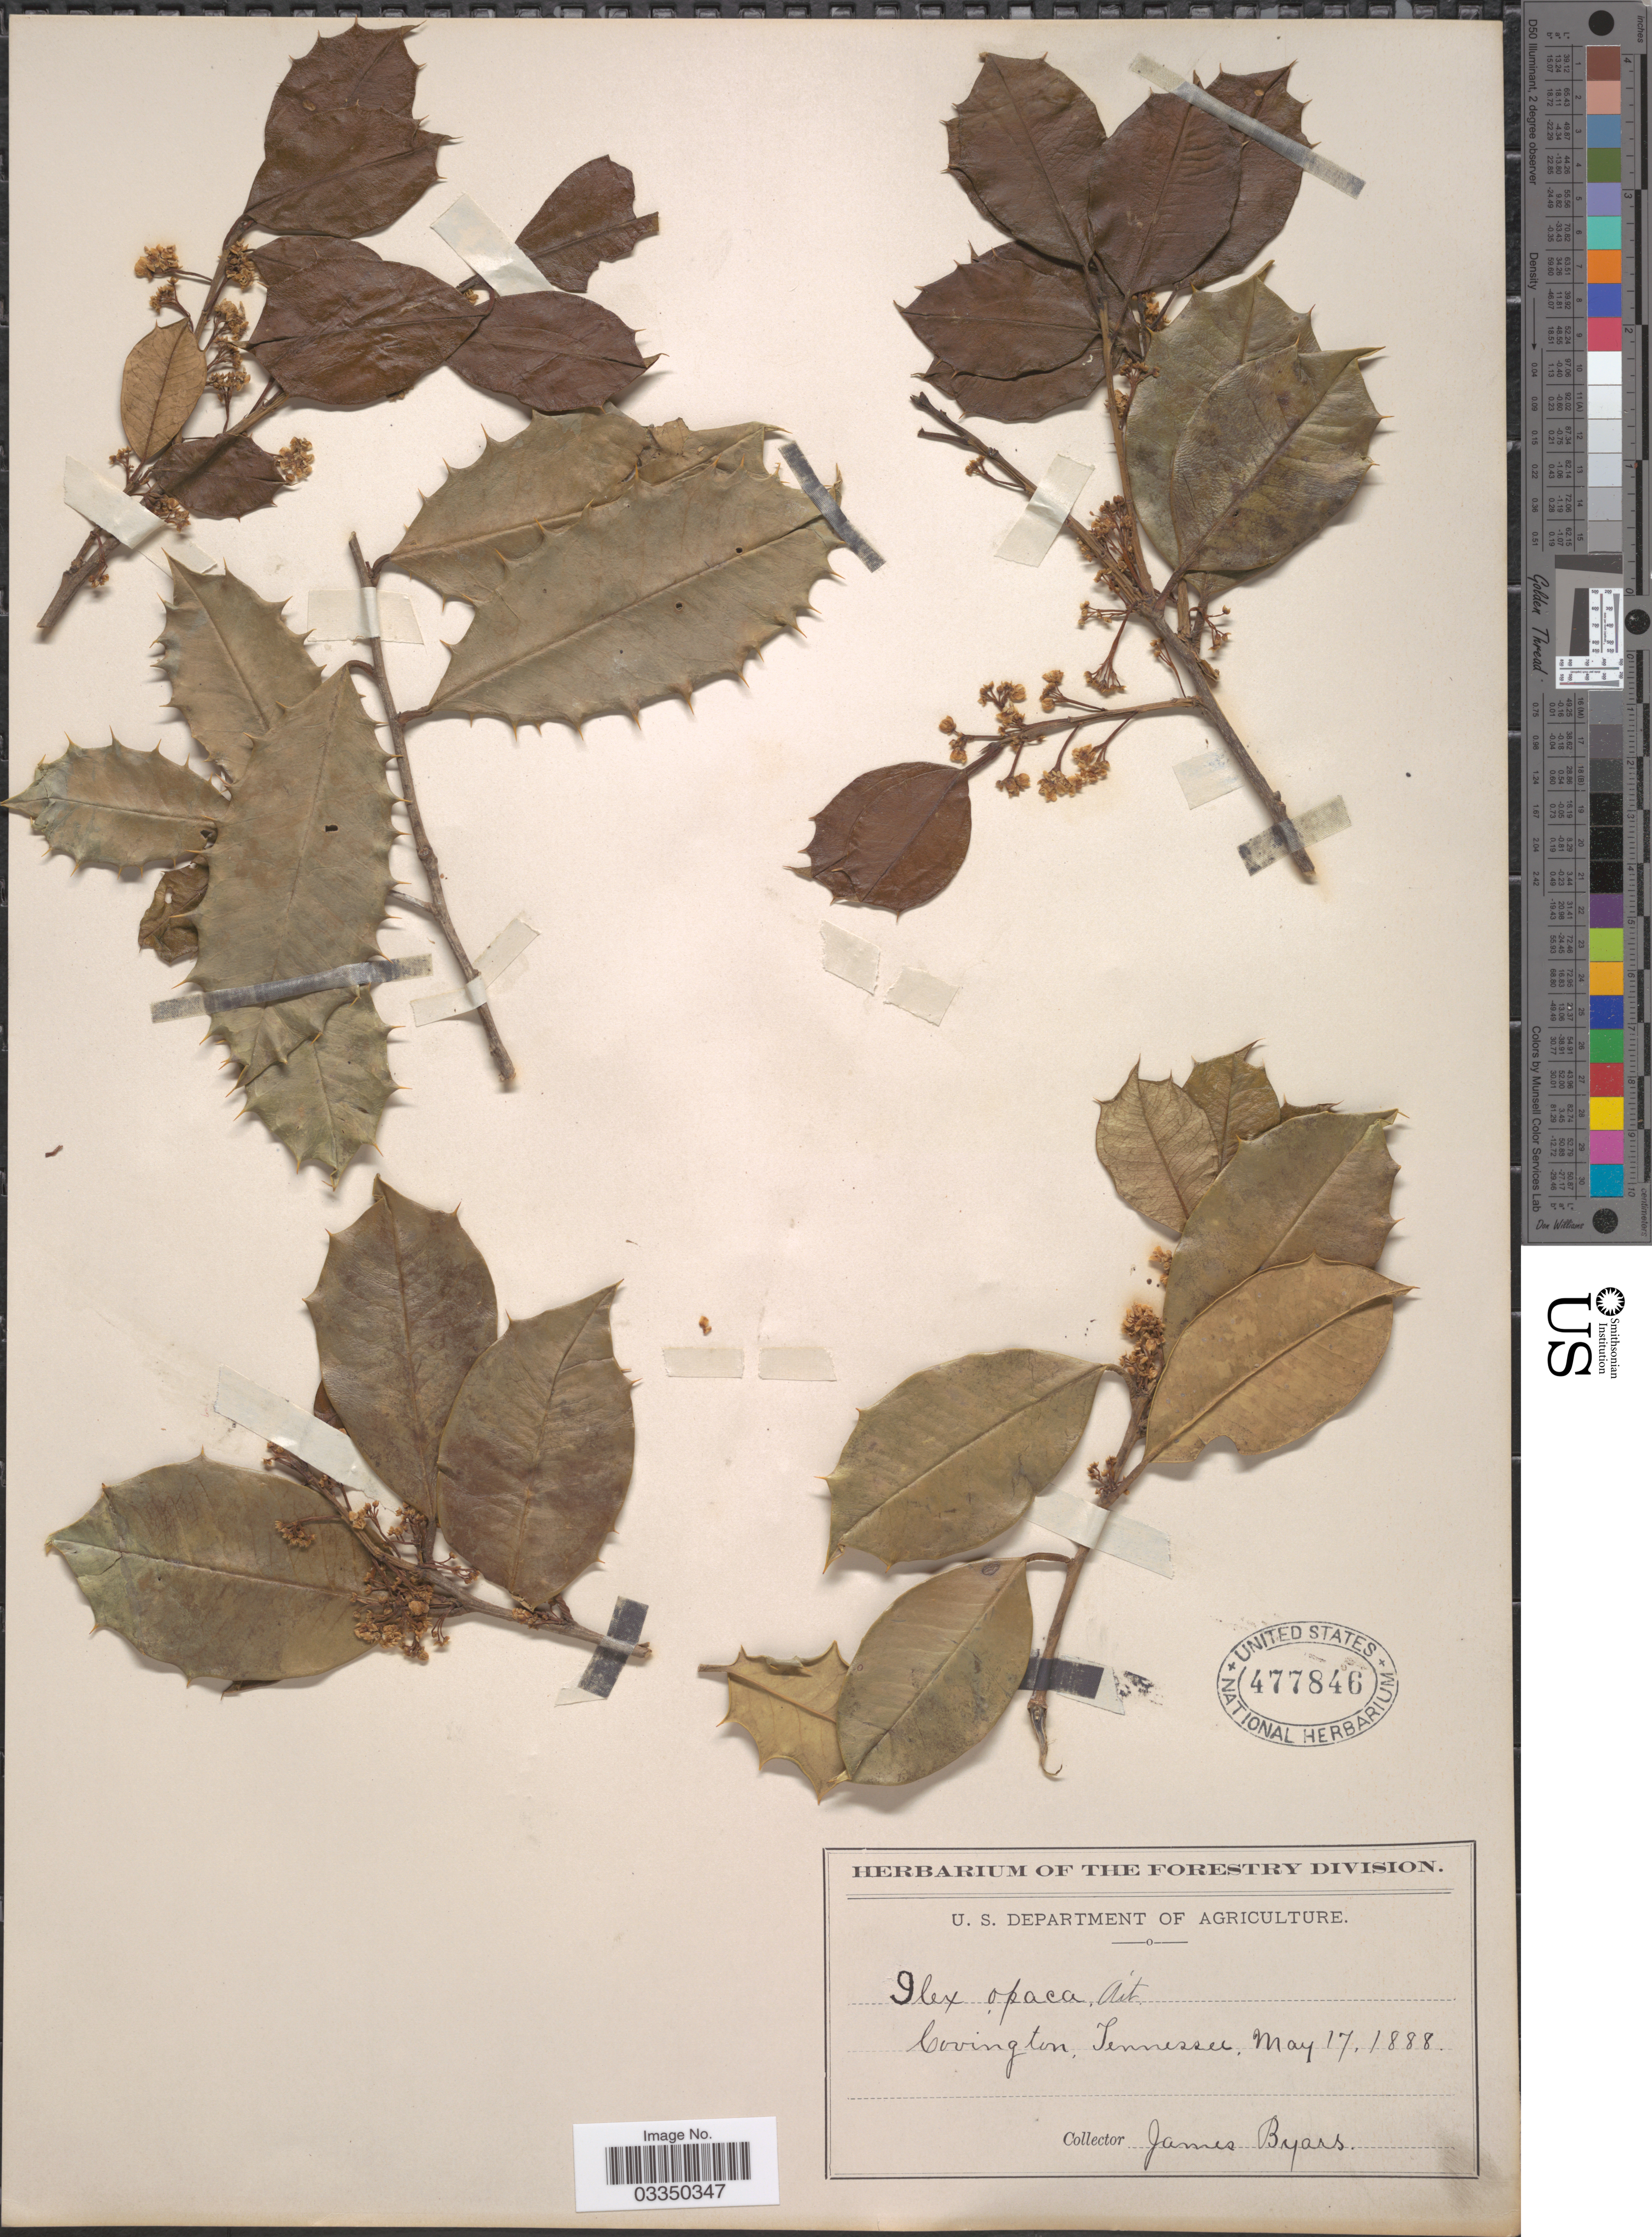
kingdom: Plantae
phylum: Tracheophyta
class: Magnoliopsida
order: Aquifoliales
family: Aquifoliaceae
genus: Ilex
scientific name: Ilex opaca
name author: Aiton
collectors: J. Byars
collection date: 1888-05-17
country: United States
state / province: Tennessee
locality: Covington.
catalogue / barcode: US 477846